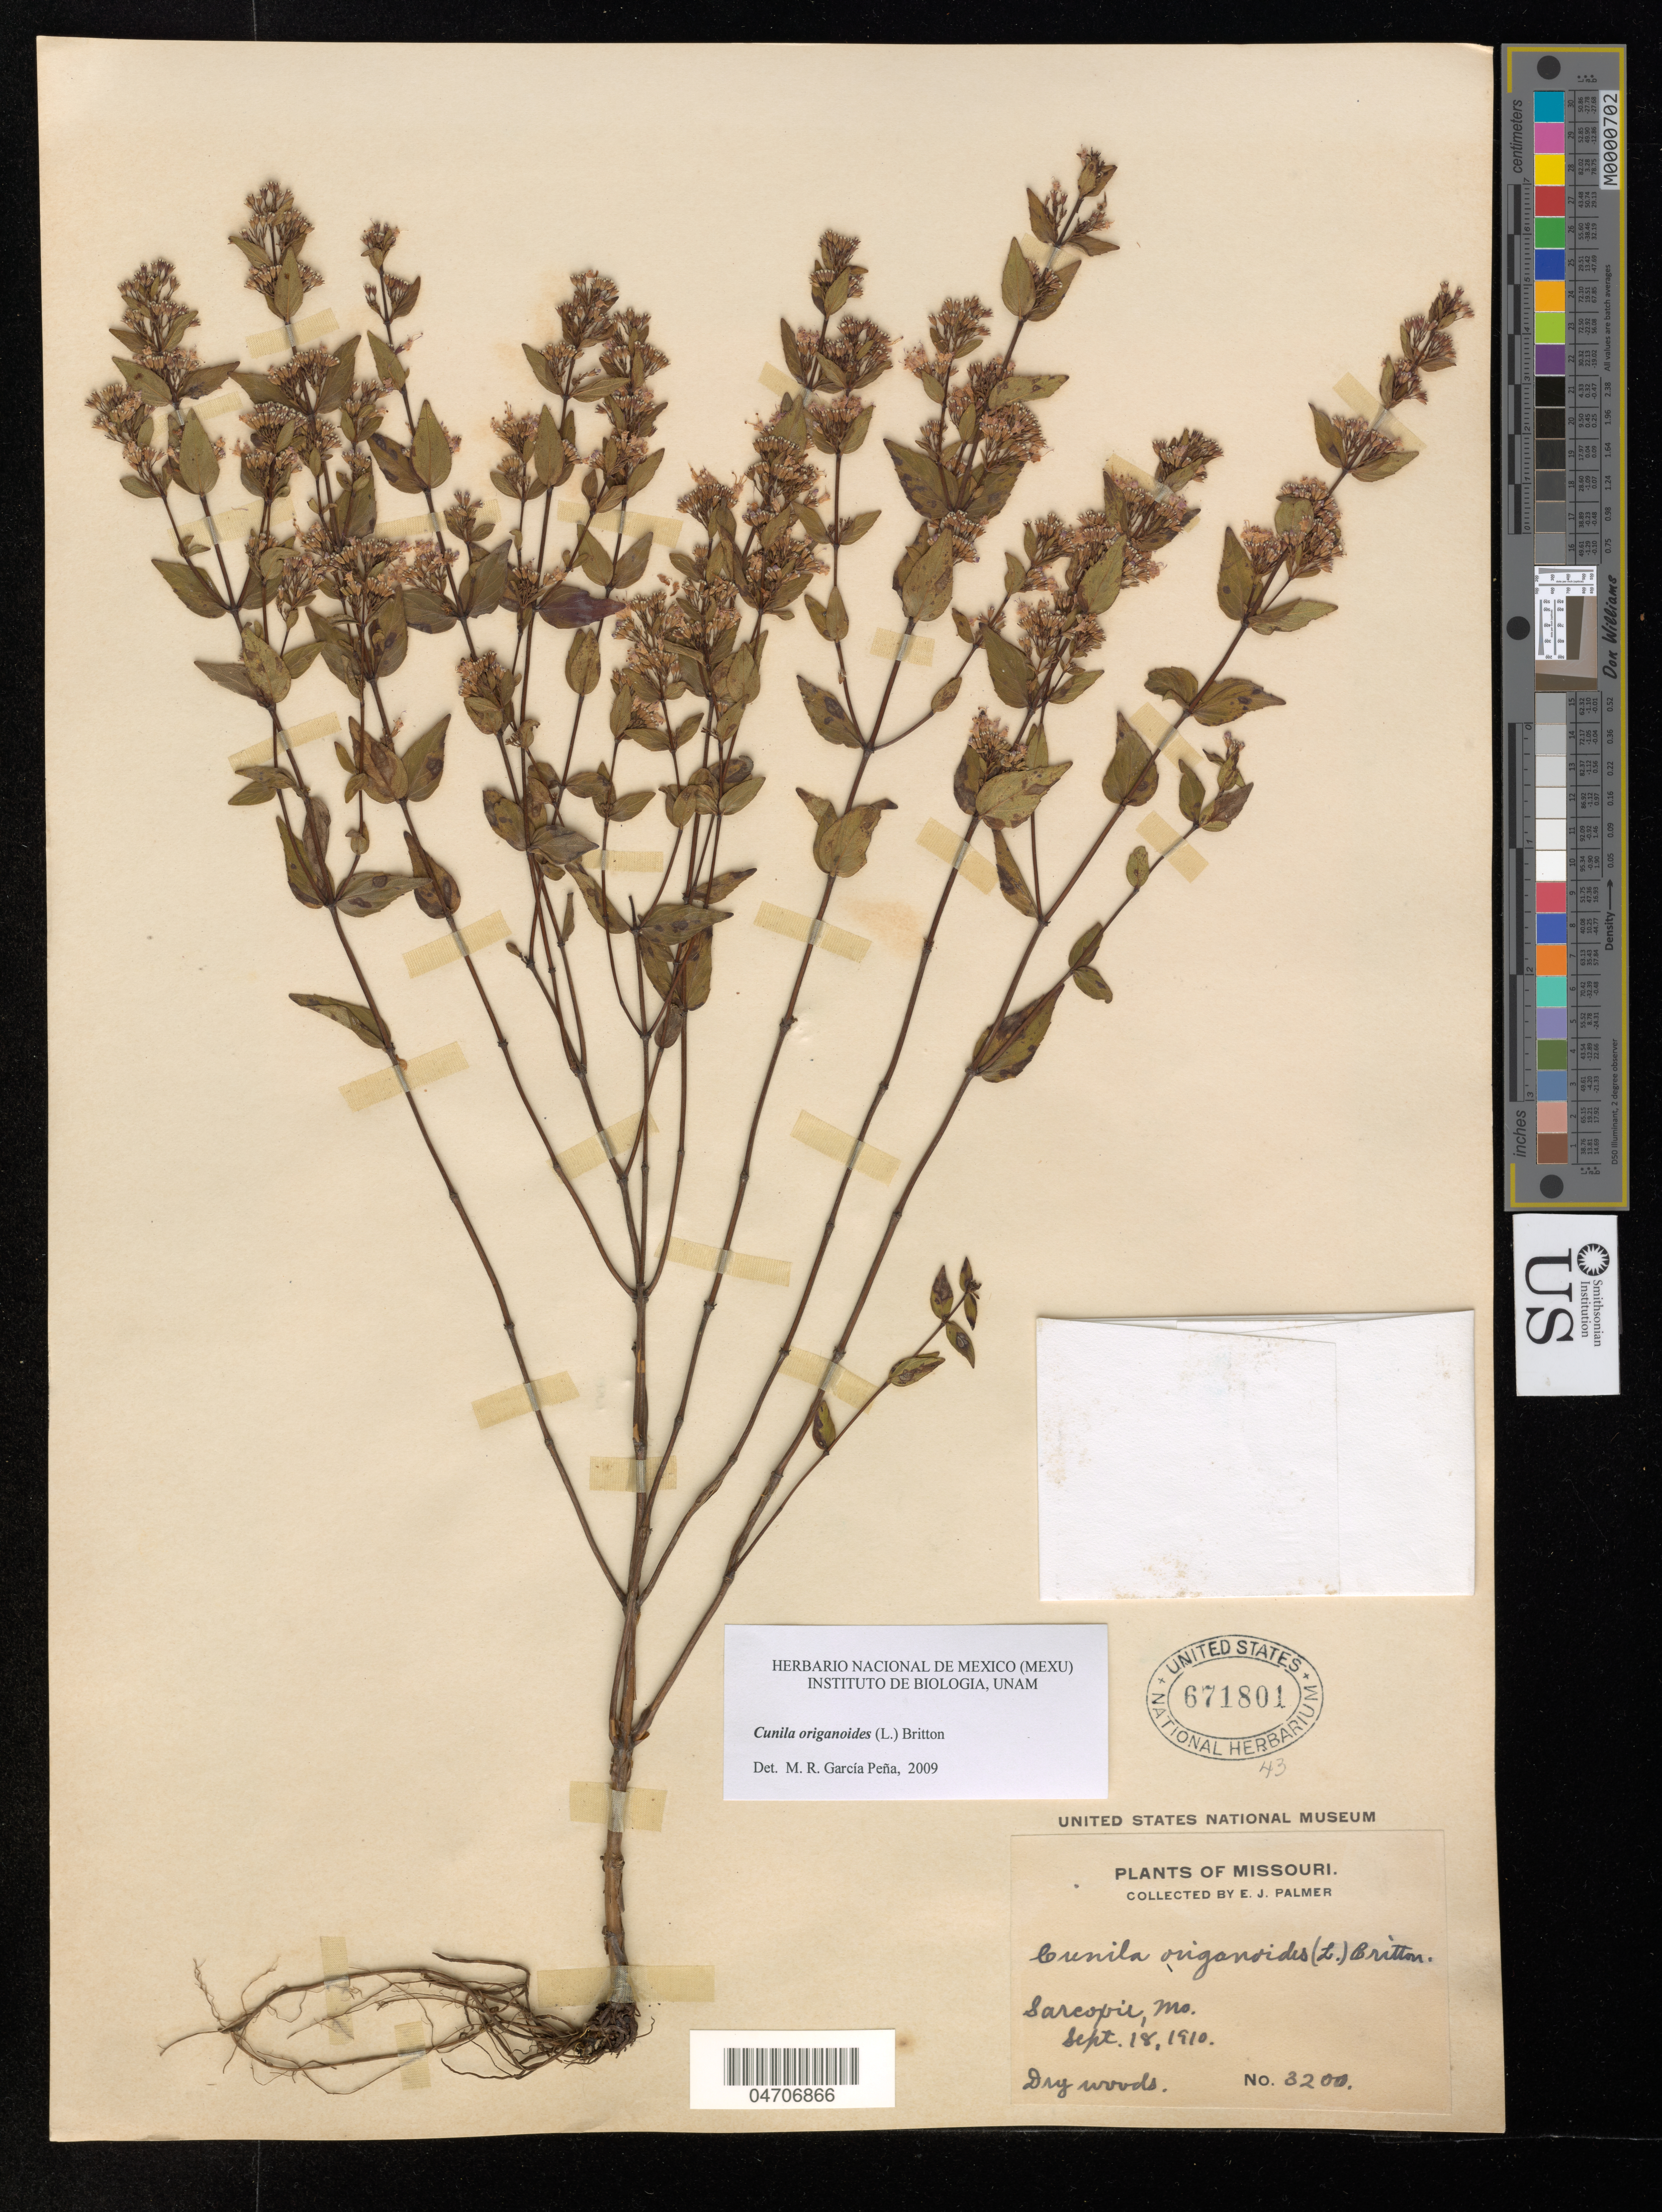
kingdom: Plantae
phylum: Tracheophyta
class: Magnoliopsida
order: Lamiales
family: Lamiaceae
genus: Cunila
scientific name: Cunila origanoides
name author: (L.) Britton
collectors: E. J. Palmer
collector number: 3200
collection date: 1910-09-18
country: United States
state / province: Missouri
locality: Sarcoxie.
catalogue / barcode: US 671801